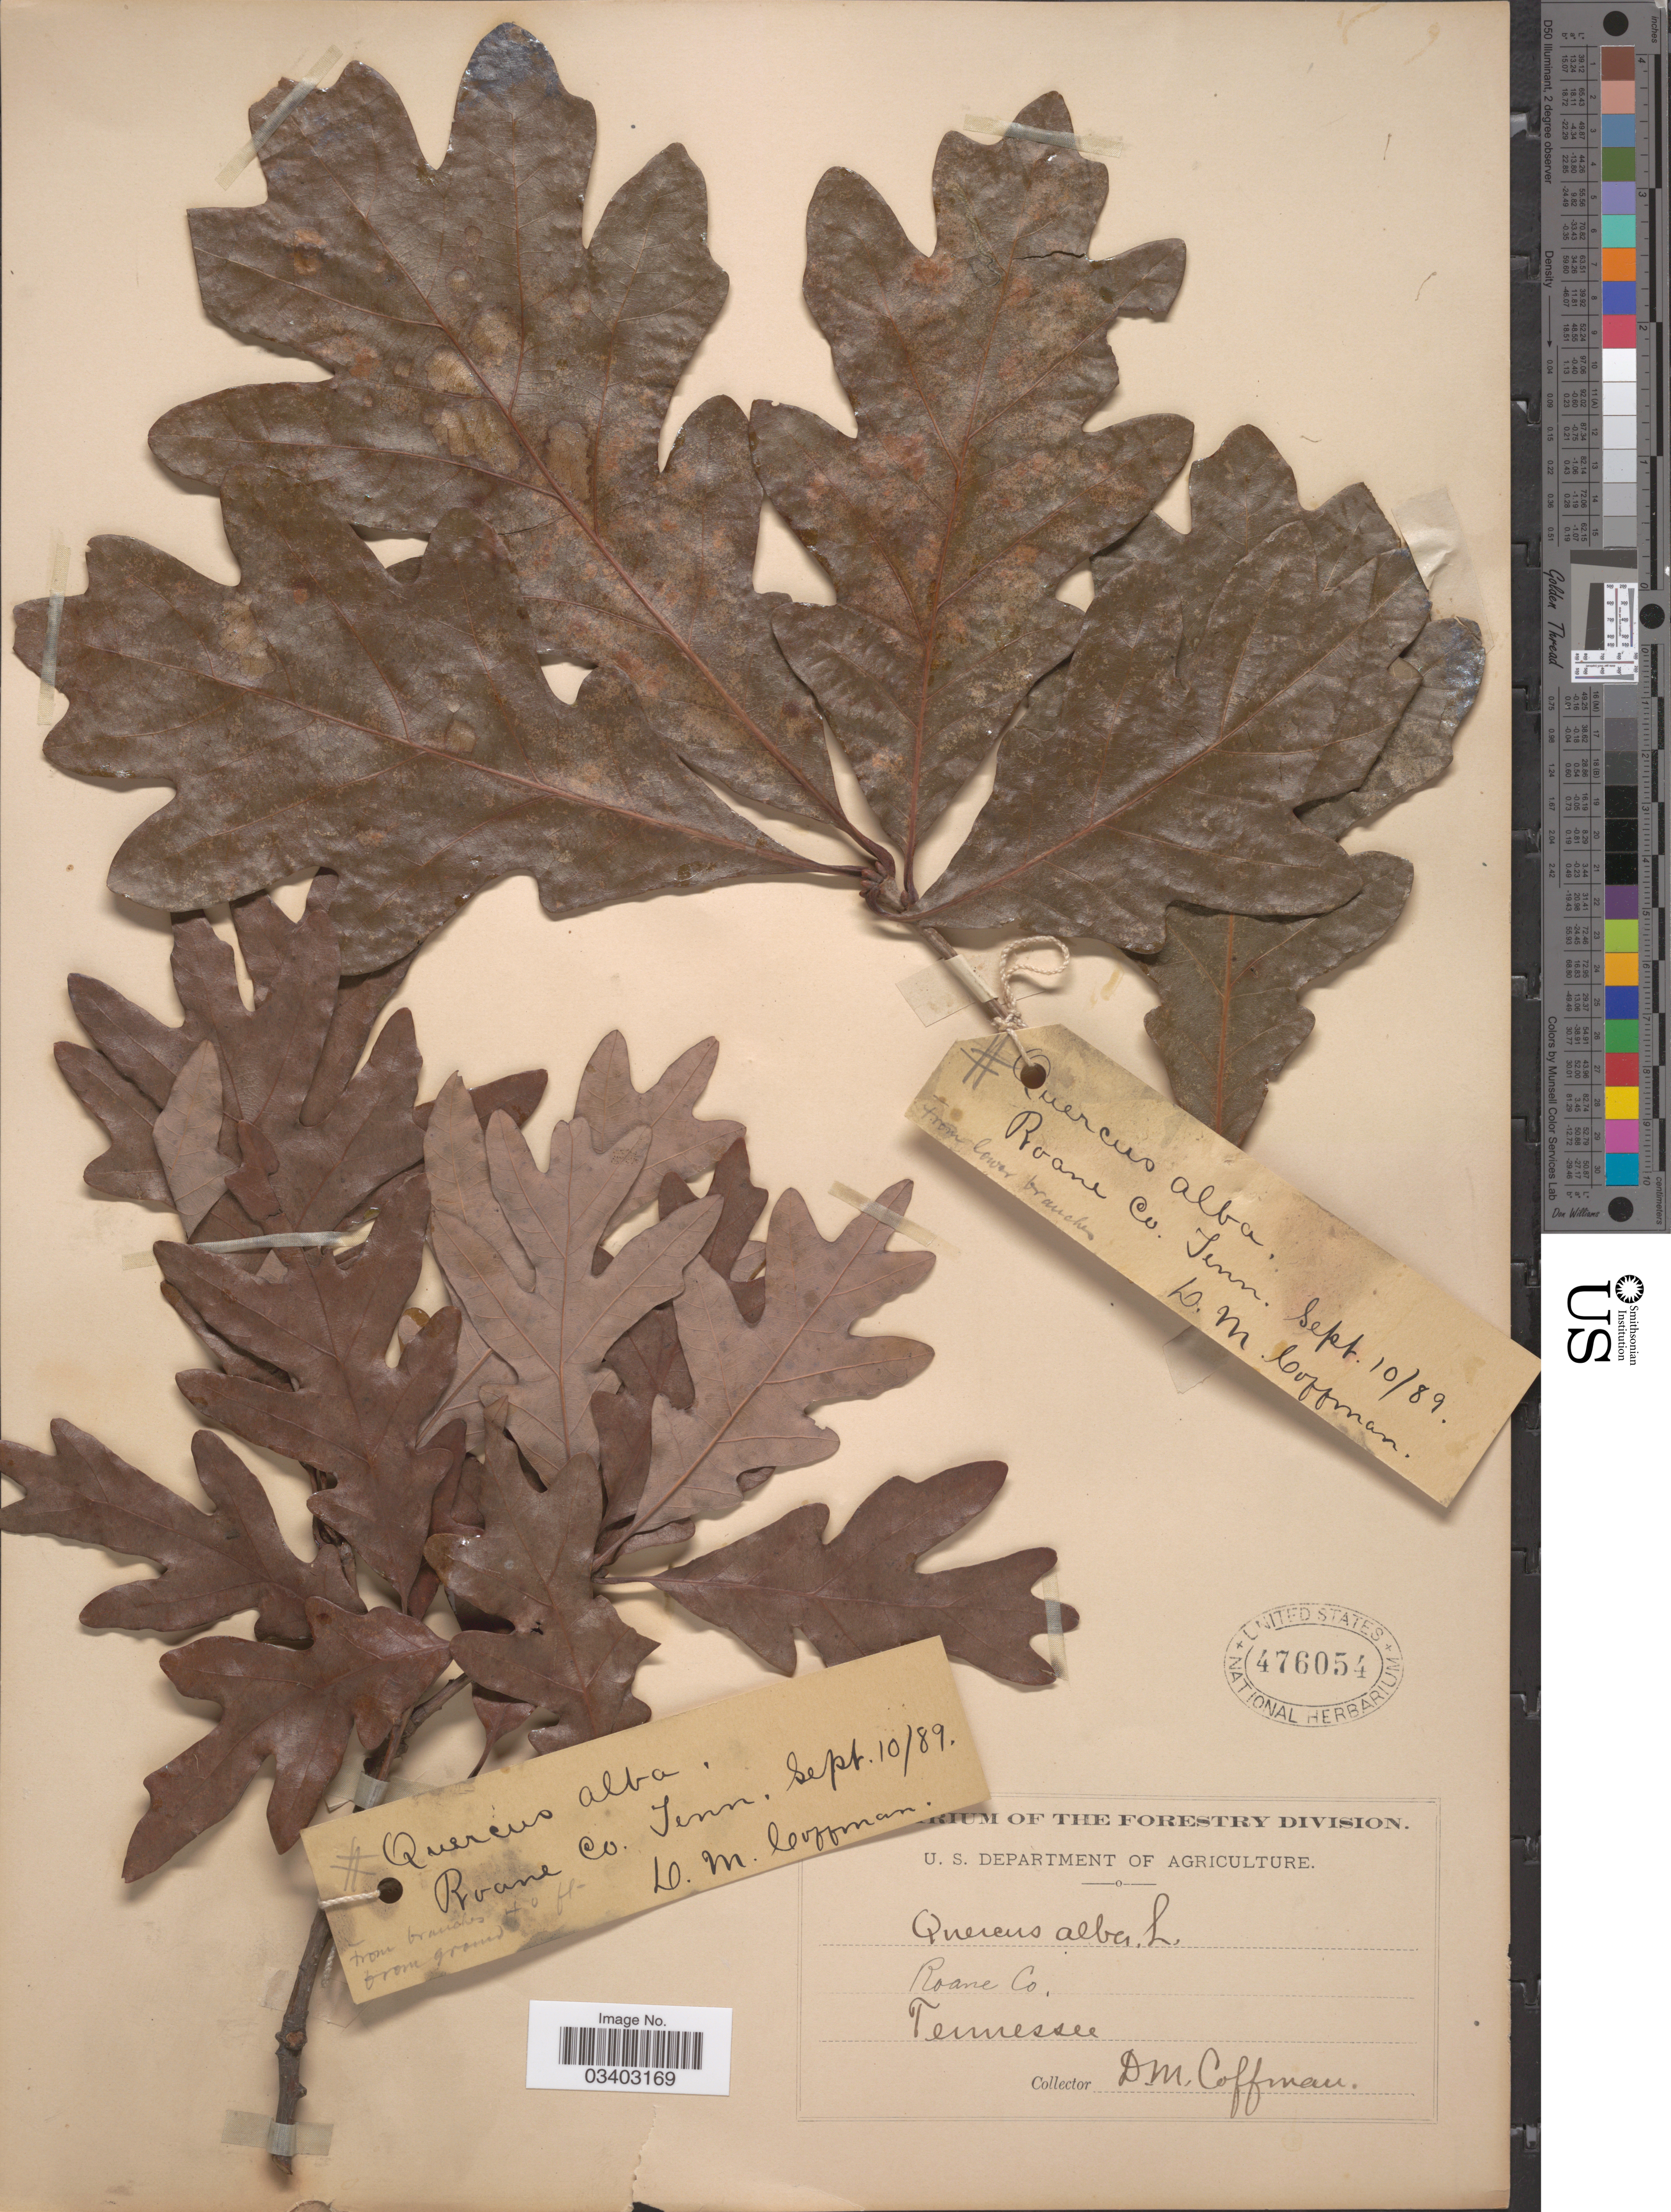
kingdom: Plantae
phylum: Tracheophyta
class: Magnoliopsida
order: Fagales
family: Fagaceae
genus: Quercus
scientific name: Quercus alba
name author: L.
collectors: D. M. Coffman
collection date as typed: Transcribed d/m/y: 10/9/89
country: United States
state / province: Tennessee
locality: Roane Co.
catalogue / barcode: US 476054